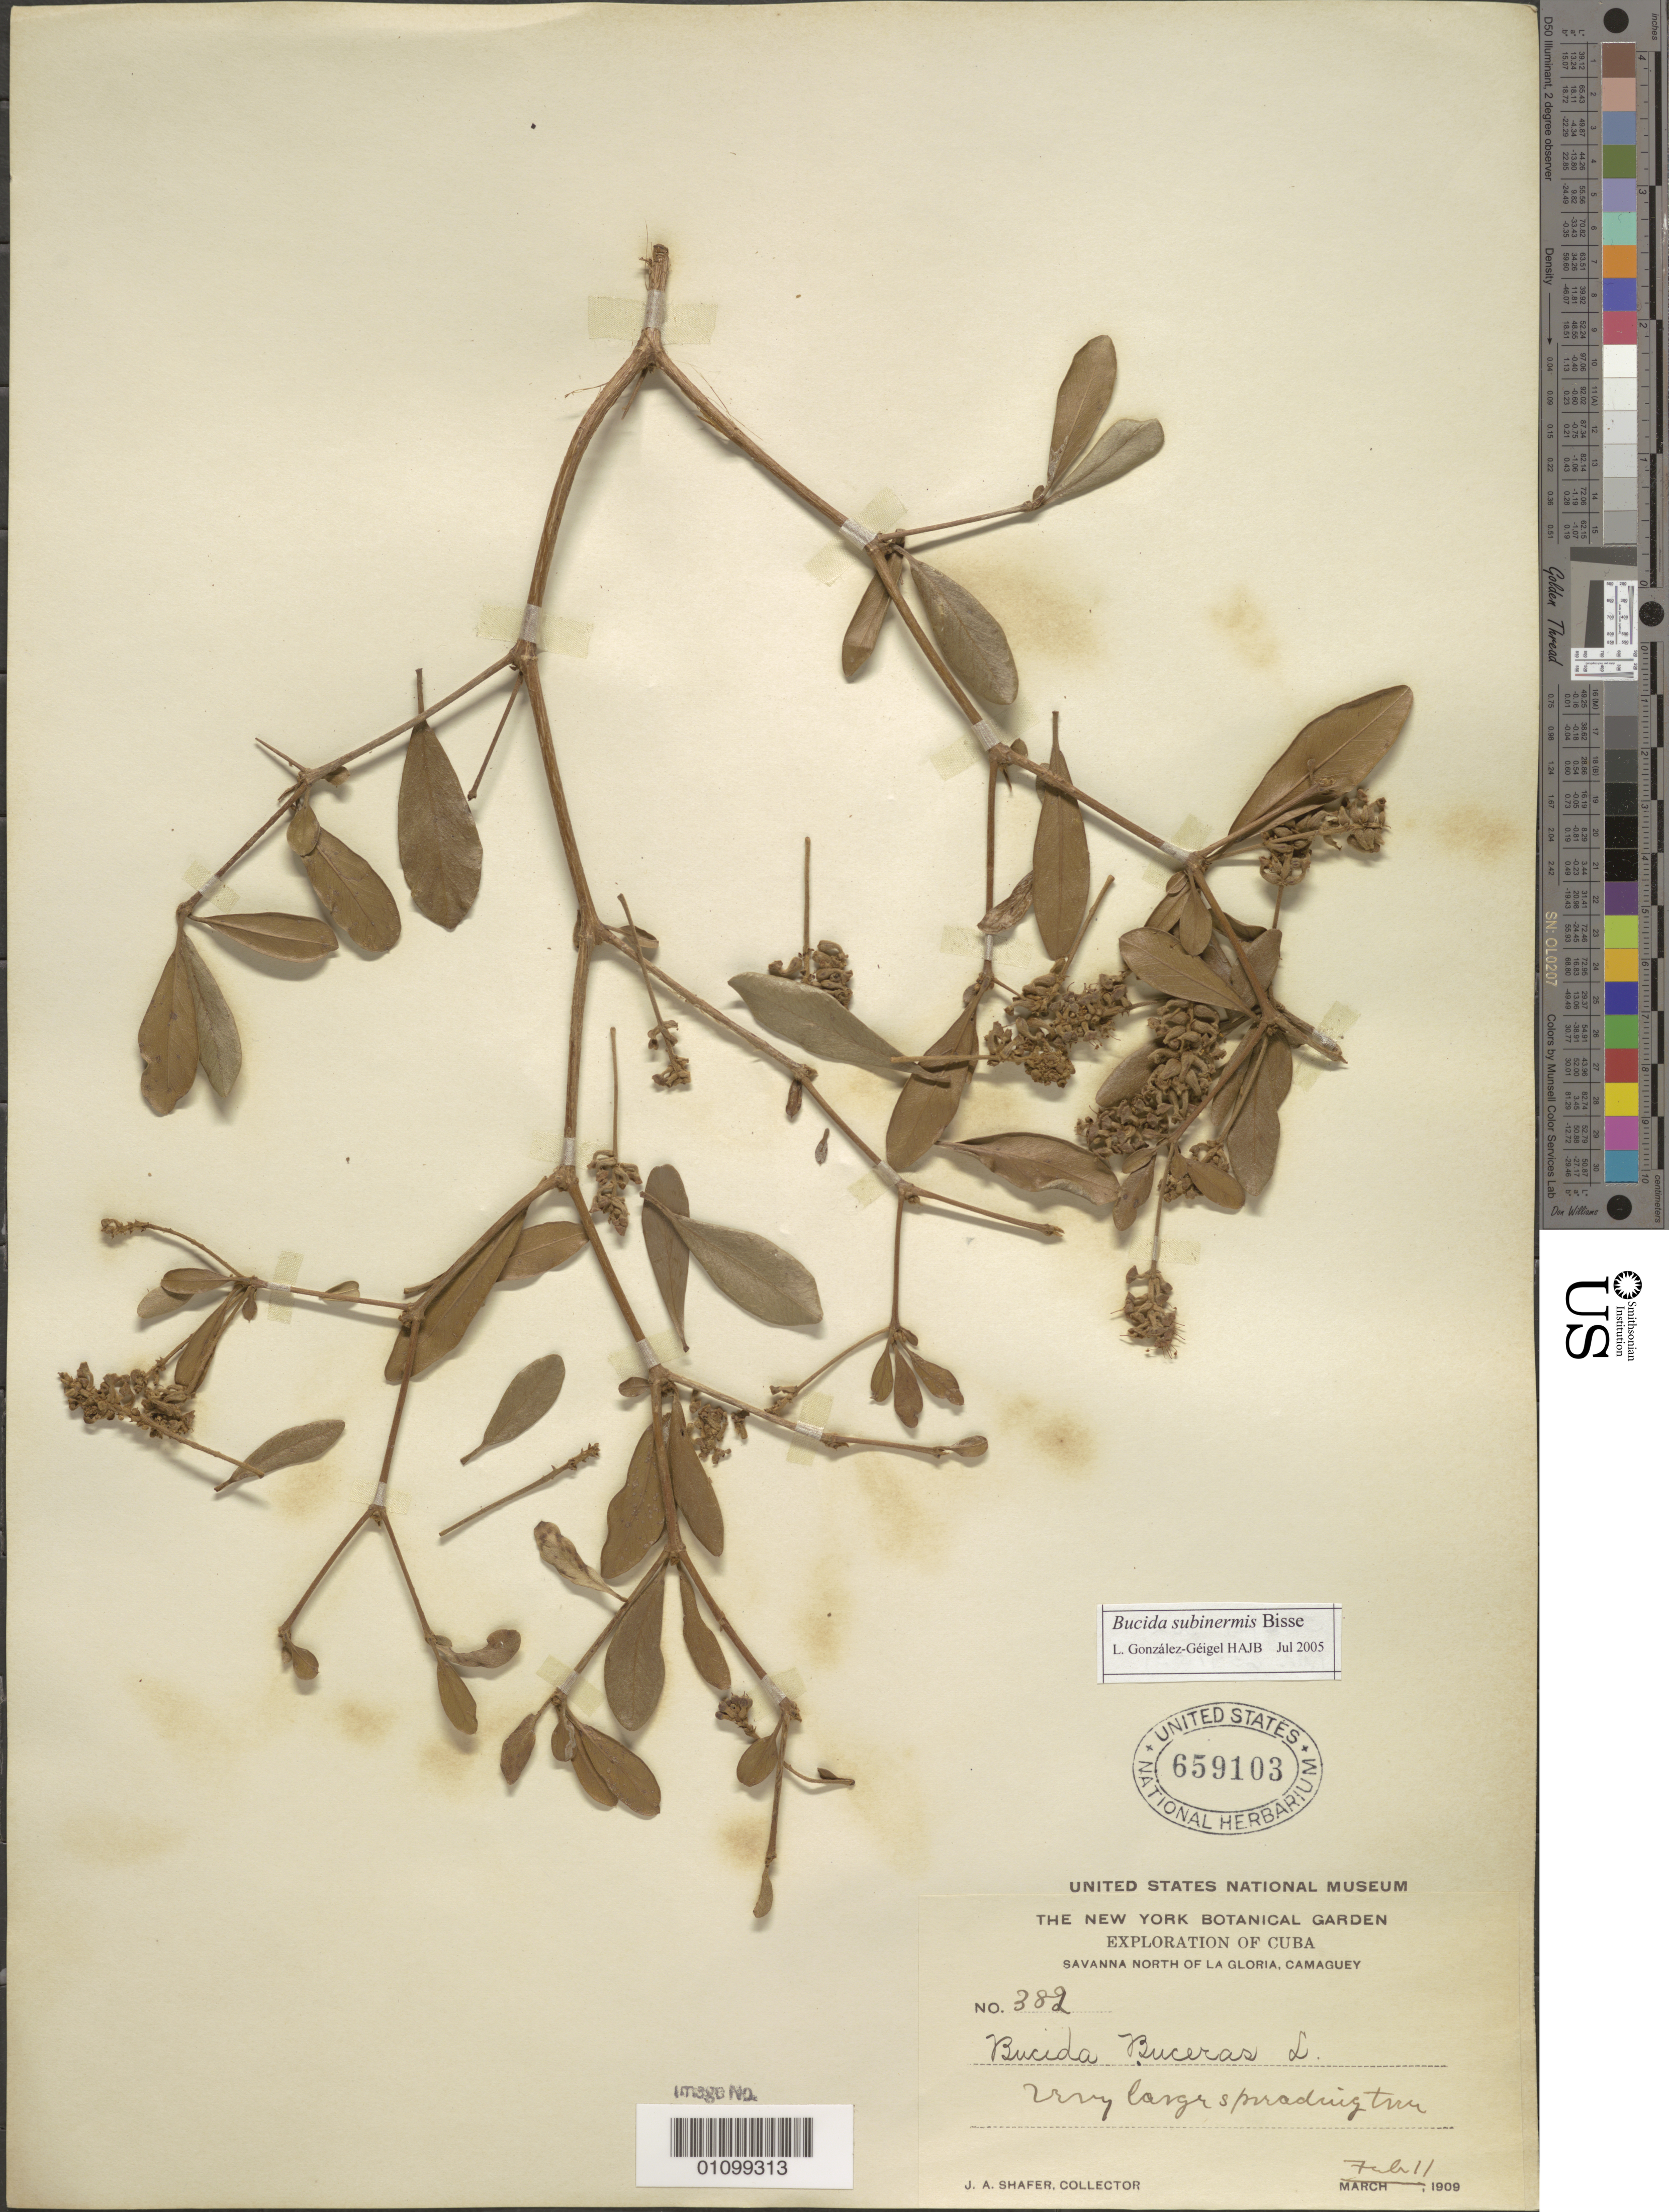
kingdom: Plantae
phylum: Tracheophyta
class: Magnoliopsida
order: Myrtales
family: Combretaceae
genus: Terminalia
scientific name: Terminalia buceras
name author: (L.) C. Wright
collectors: J. A. Shafer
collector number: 382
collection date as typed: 11 Feb 1909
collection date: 1909-02-11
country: Cuba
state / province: Camagüey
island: Cuba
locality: Camagüey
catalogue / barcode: US 659103